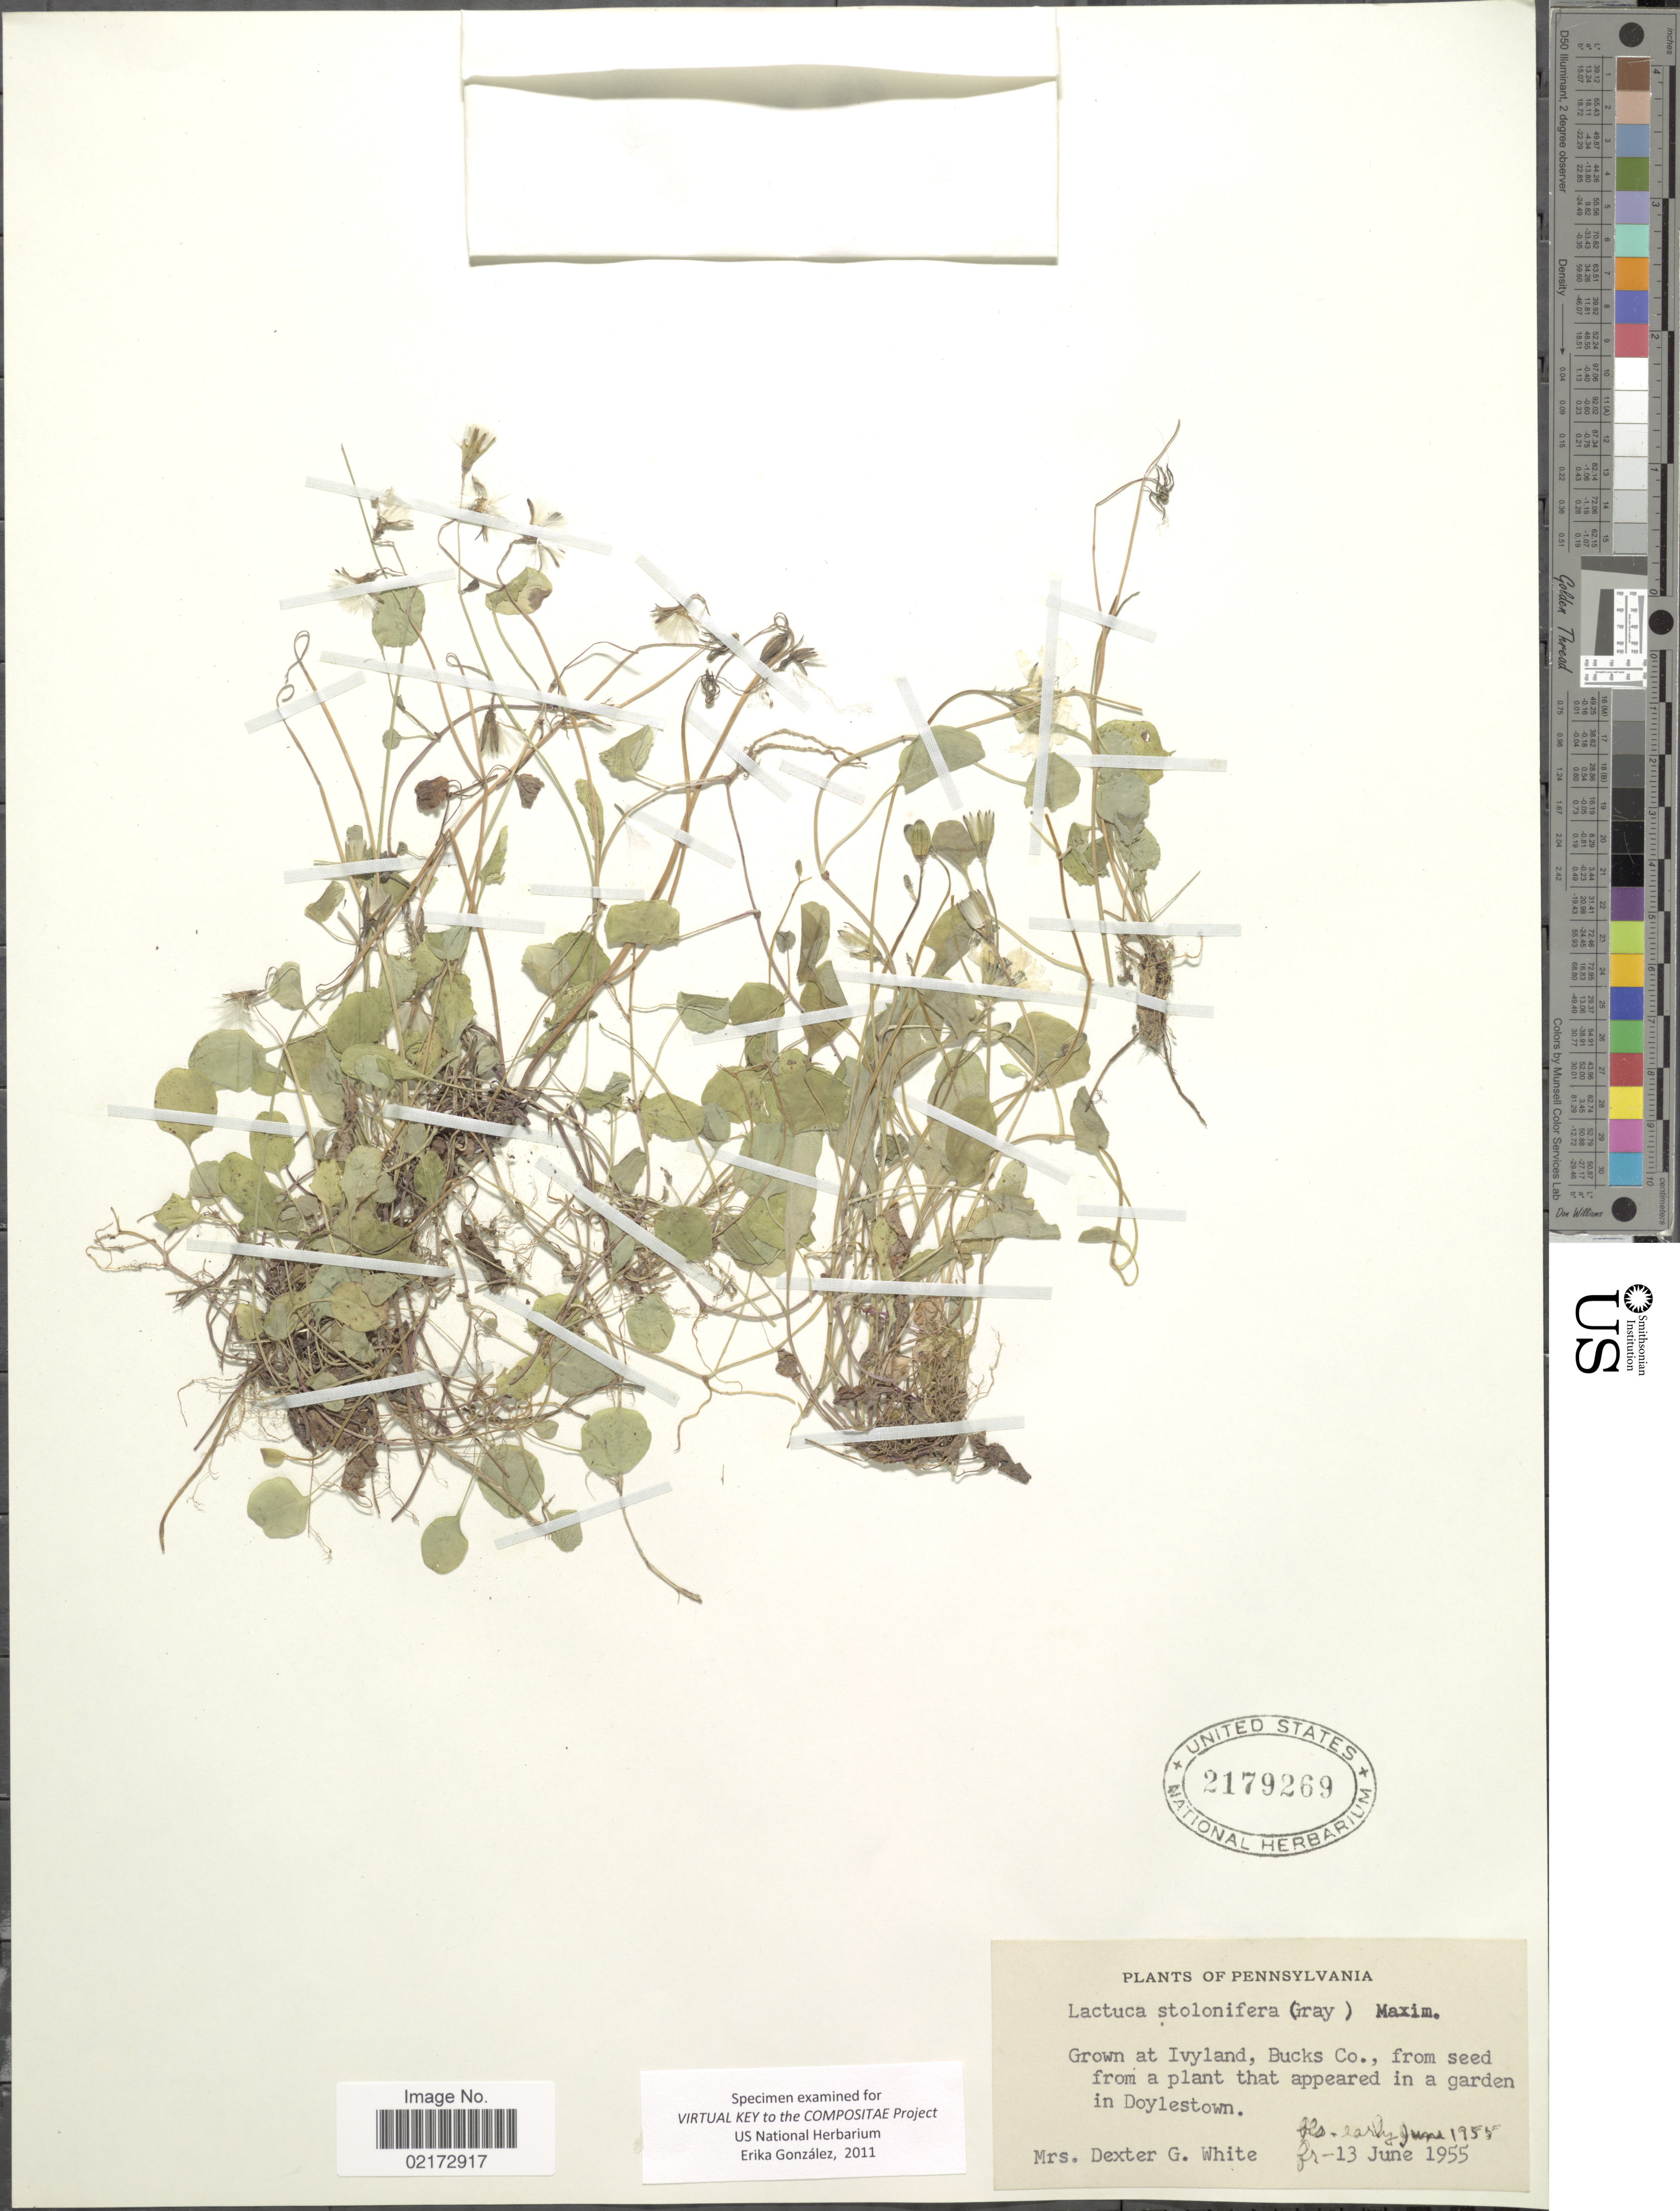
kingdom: Plantae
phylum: Tracheophyta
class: Magnoliopsida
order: Asterales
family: Asteraceae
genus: Ixeris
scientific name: Ixeris stolonifera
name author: A. Gray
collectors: D. White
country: United States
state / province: Pennsylvania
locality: Ivyland, Bucks Co.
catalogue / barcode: US 2179269